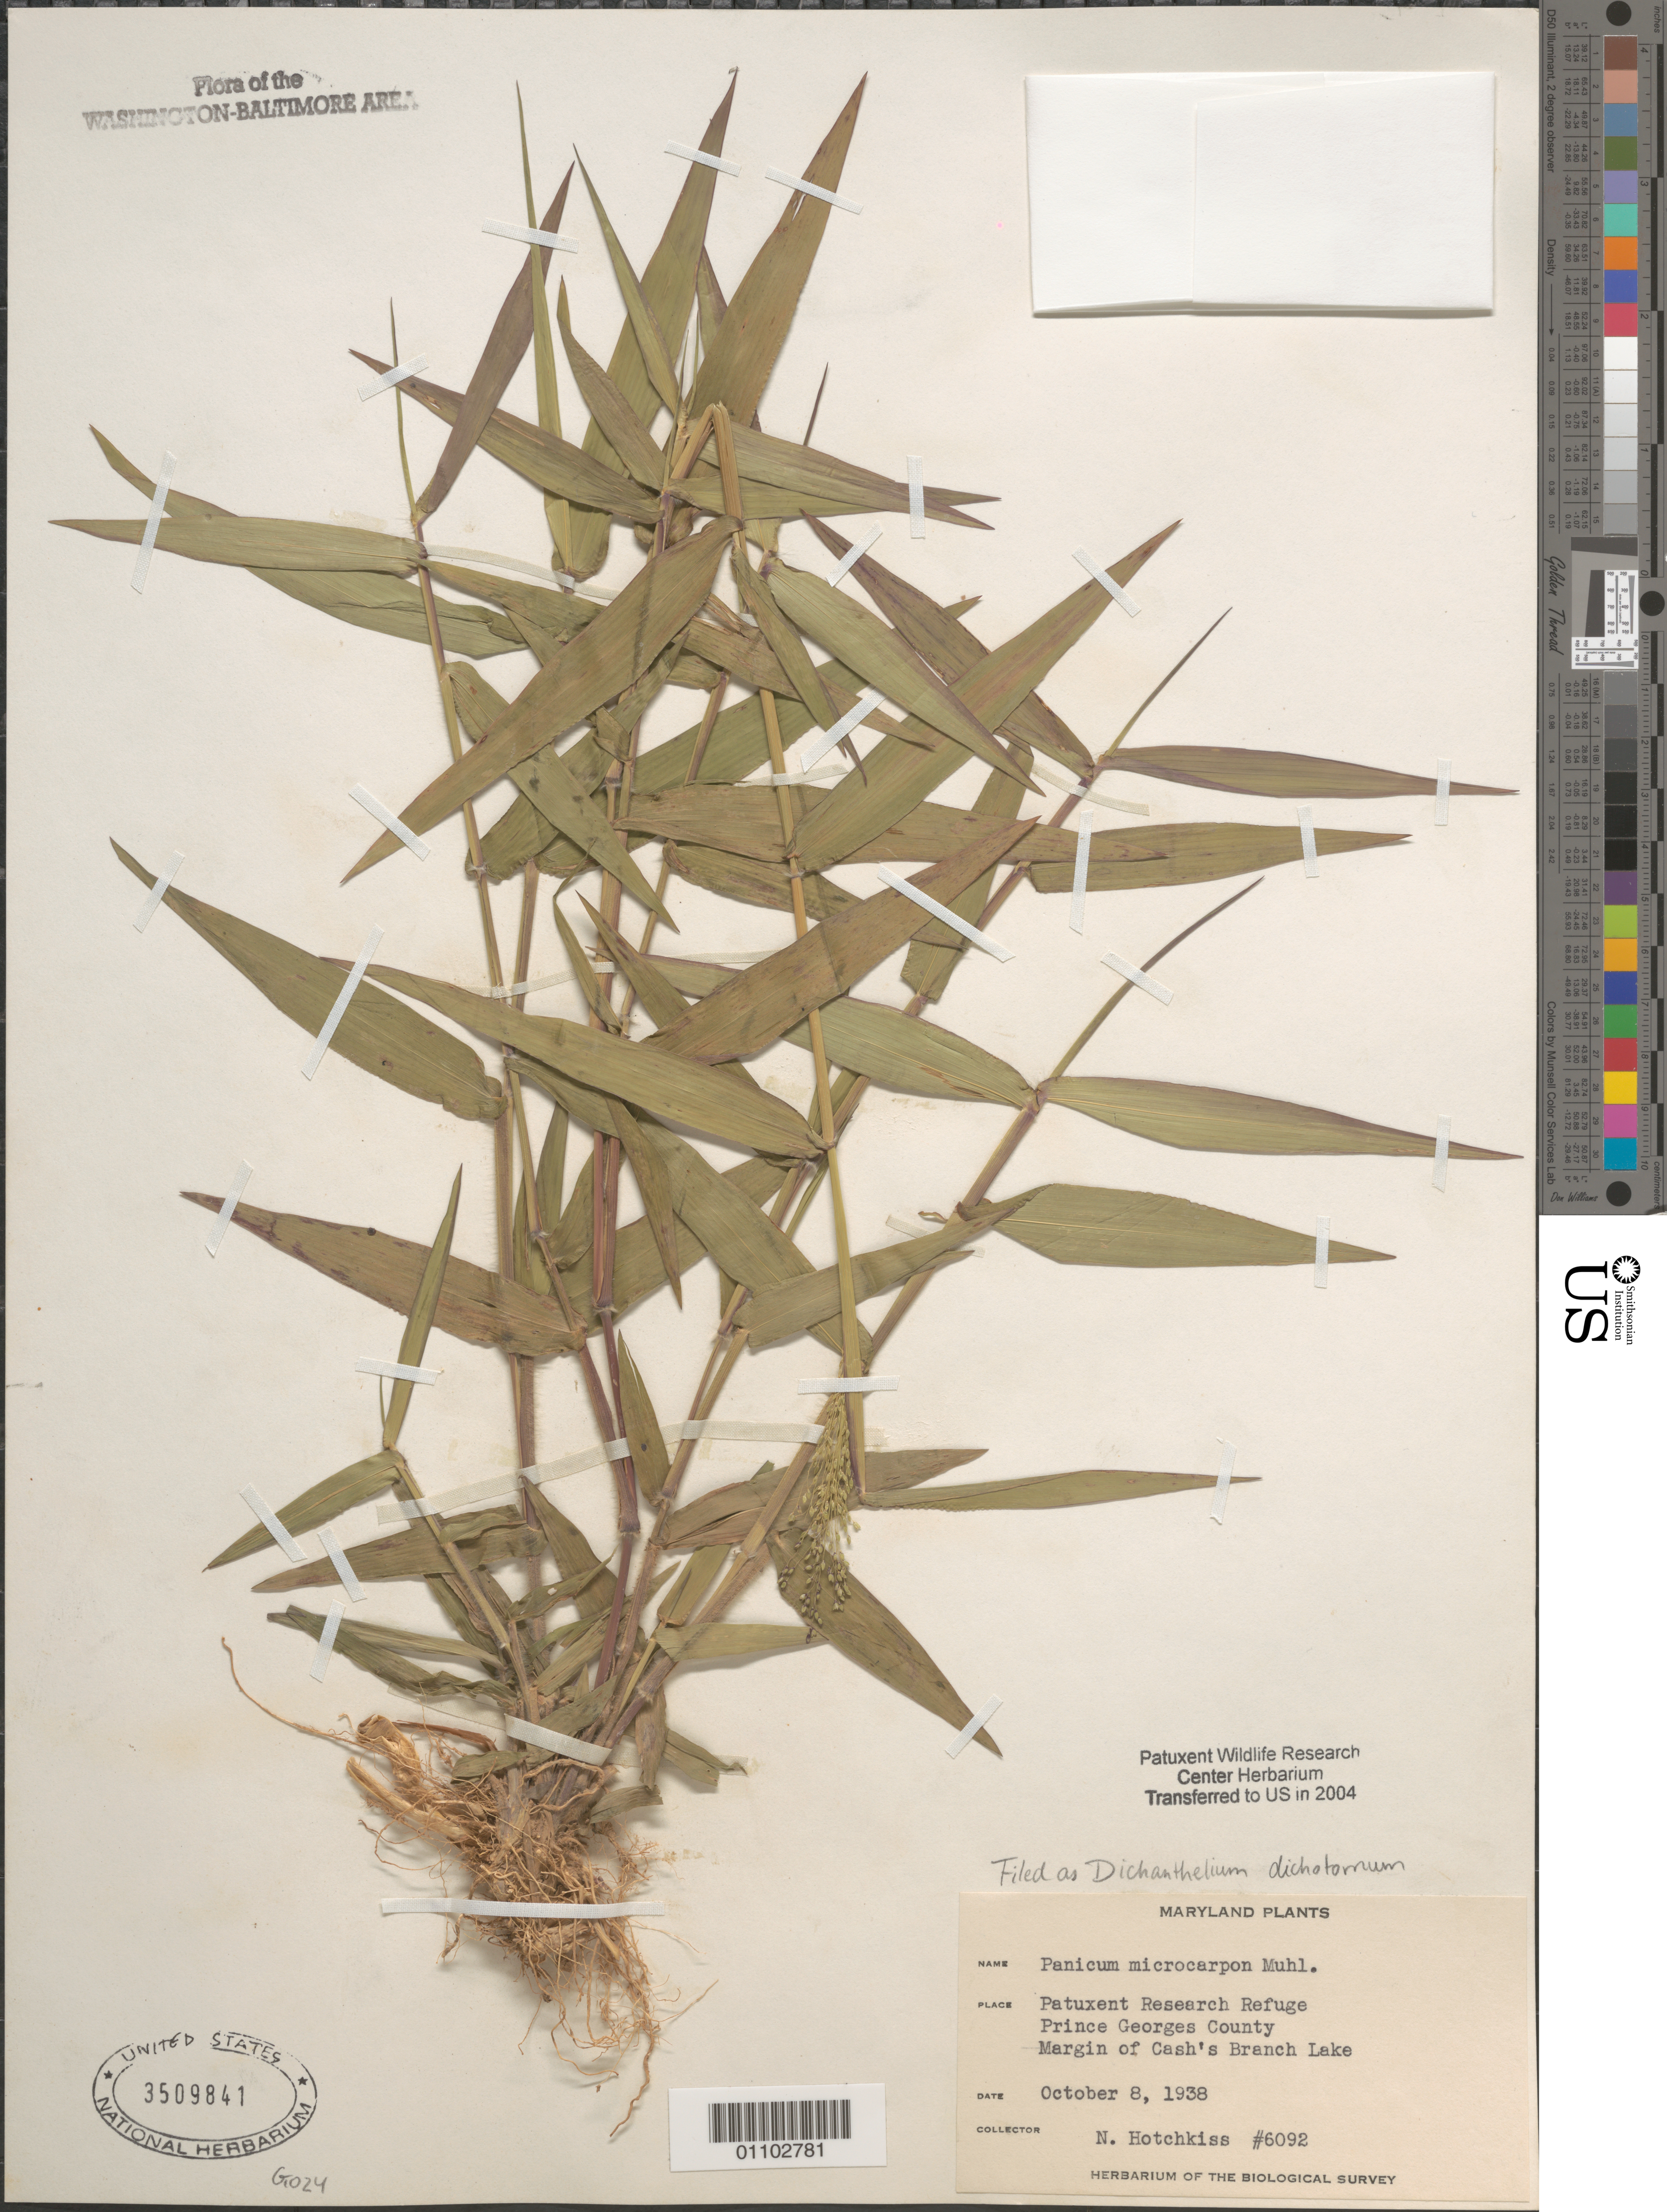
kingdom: Plantae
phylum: Tracheophyta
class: Liliopsida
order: Poales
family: Poaceae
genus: Dichanthelium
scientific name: Dichanthelium dichotomum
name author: (L.) Gould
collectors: N. Hotchkiss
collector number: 6092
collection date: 1938-10-08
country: United States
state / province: Maryland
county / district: Prince George's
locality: Patuxent Research Refuge, margin of Cash's branch lake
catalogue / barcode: US 3509841